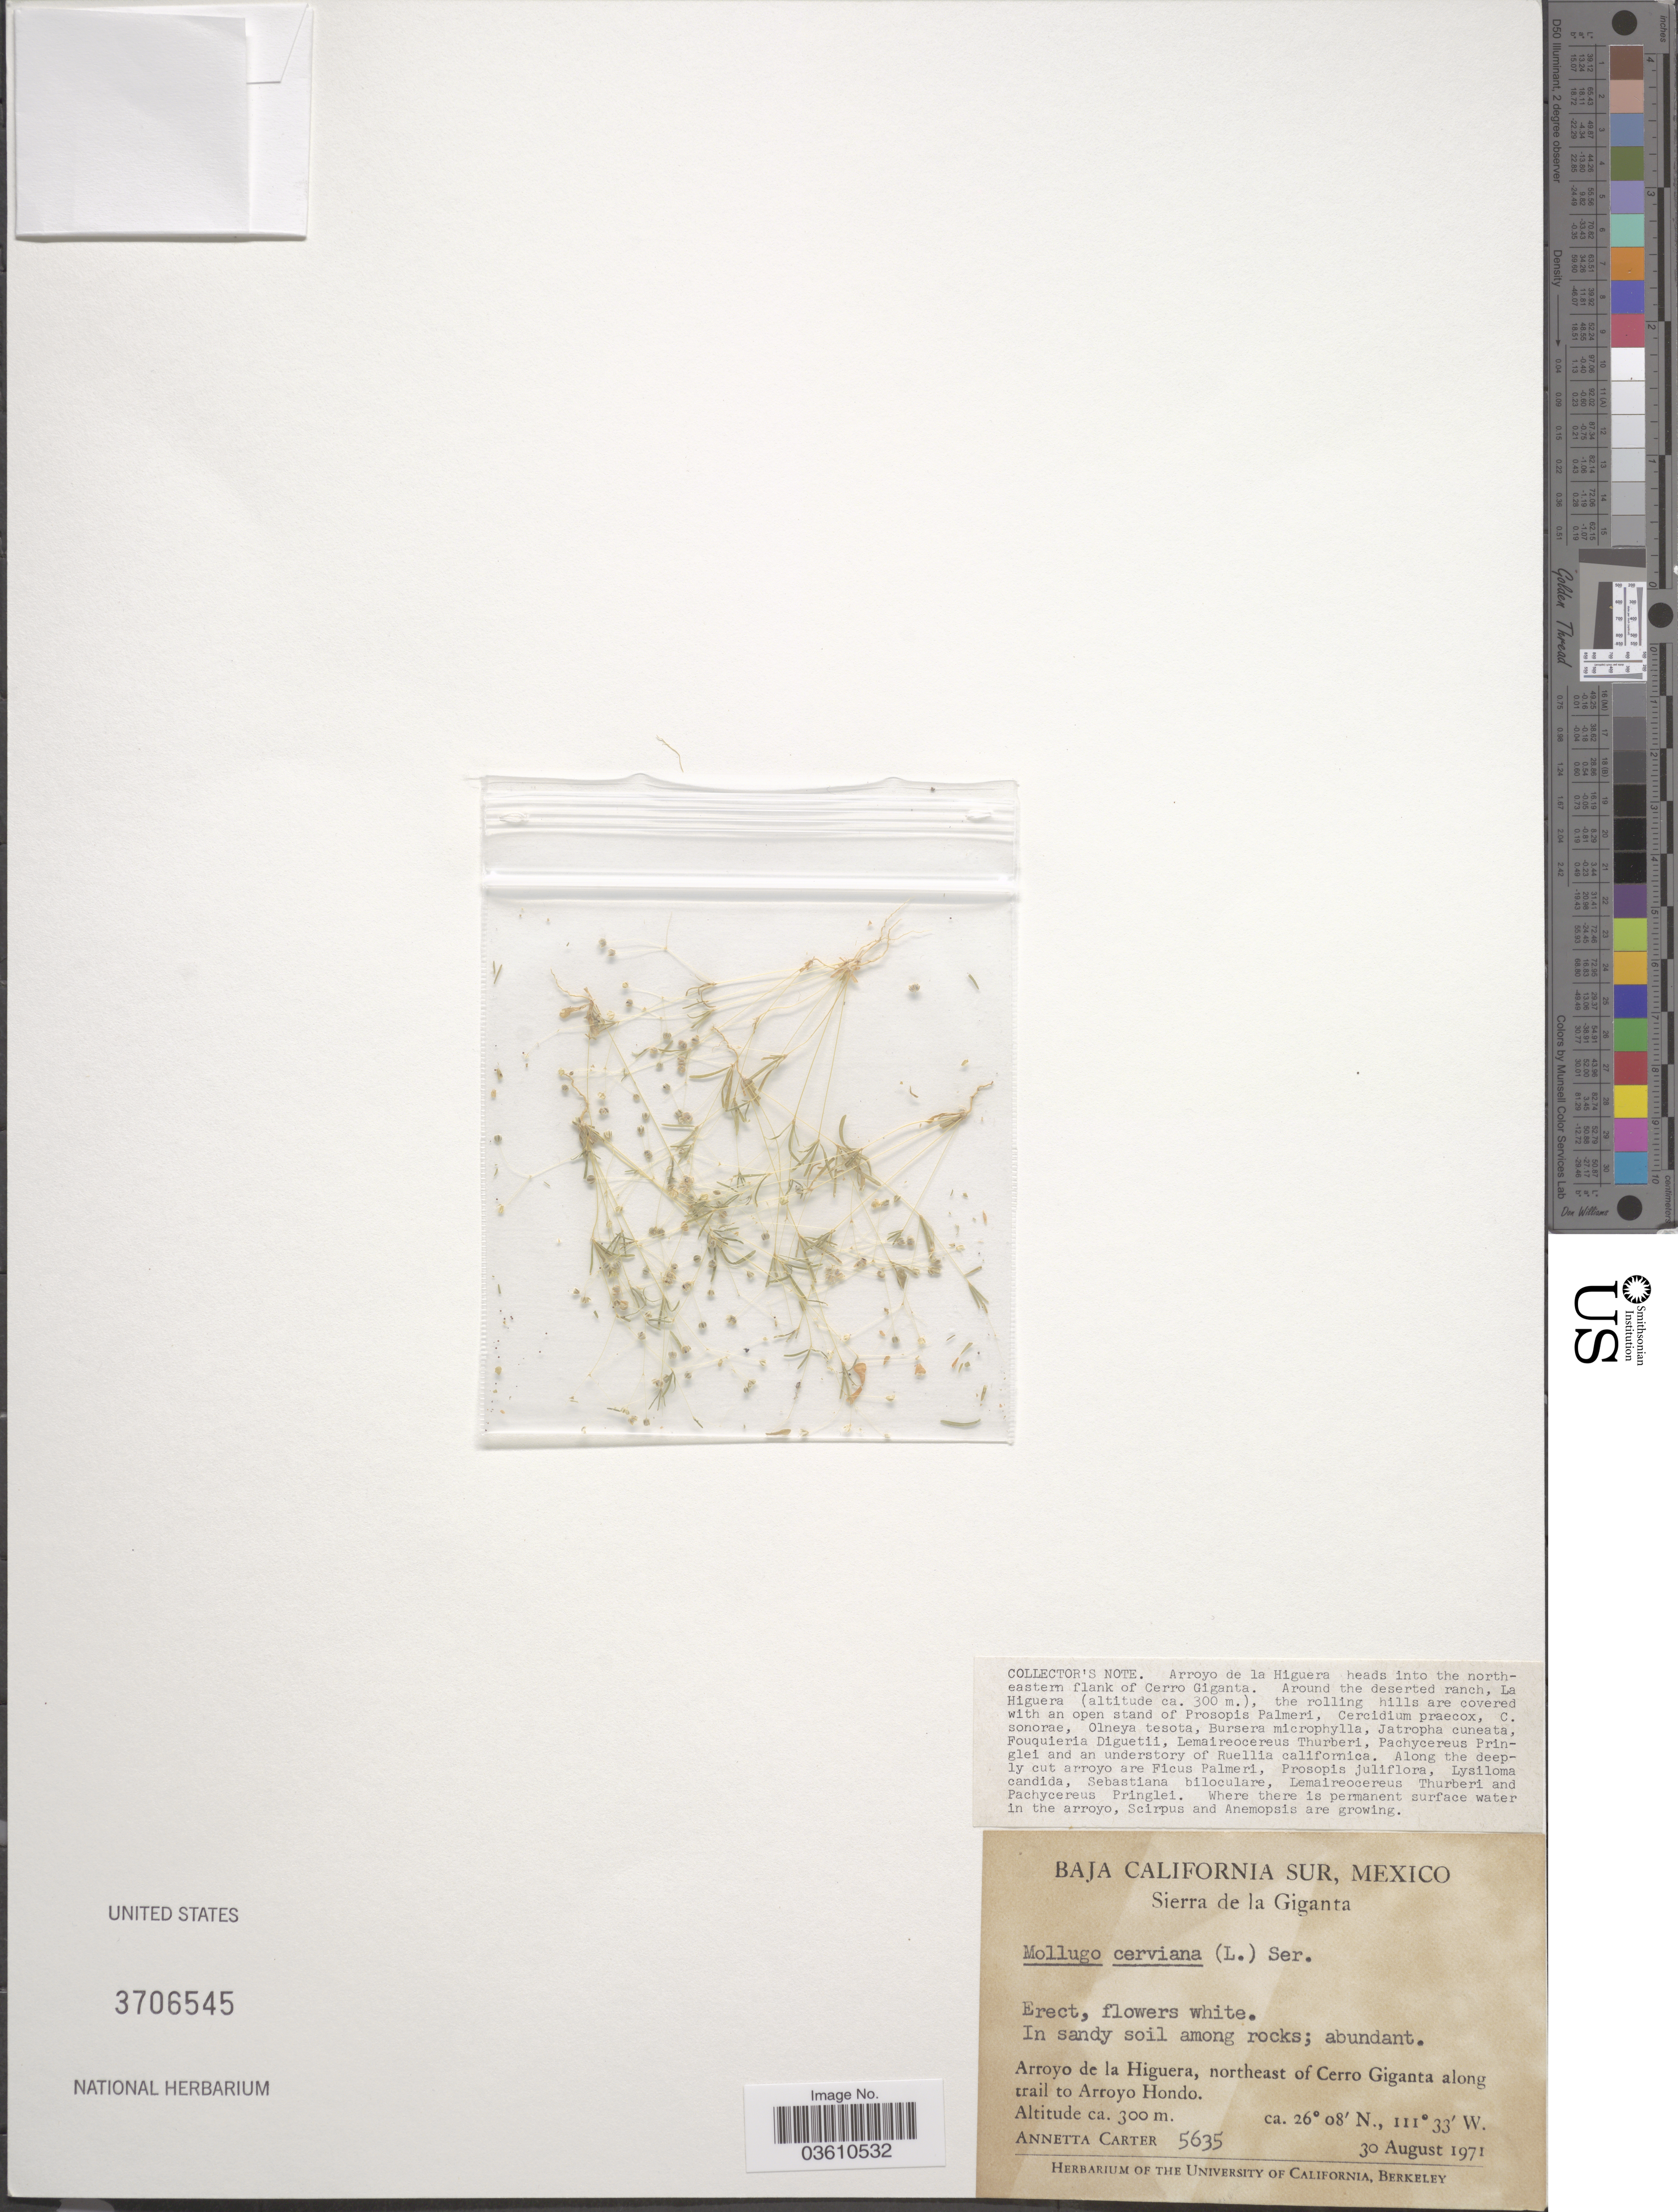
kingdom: Plantae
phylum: Tracheophyta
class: Magnoliopsida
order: Caryophyllales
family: Molluginaceae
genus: Hypertelis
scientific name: Hypertelis umbellata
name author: (Forssk.) Thulin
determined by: Strong, Mark T., (BOT), Smithsonian Institution - National Museum of Natural History (UNITED STATES)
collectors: A. Carter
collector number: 5635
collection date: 1971-08-30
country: Mexico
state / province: Baja California Sur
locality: Sierra de la Giganta. Arroyo de la Higuera, northeast of Cerro Giganta along trail to Arroyo Hondo.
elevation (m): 300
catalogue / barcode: US 3706545